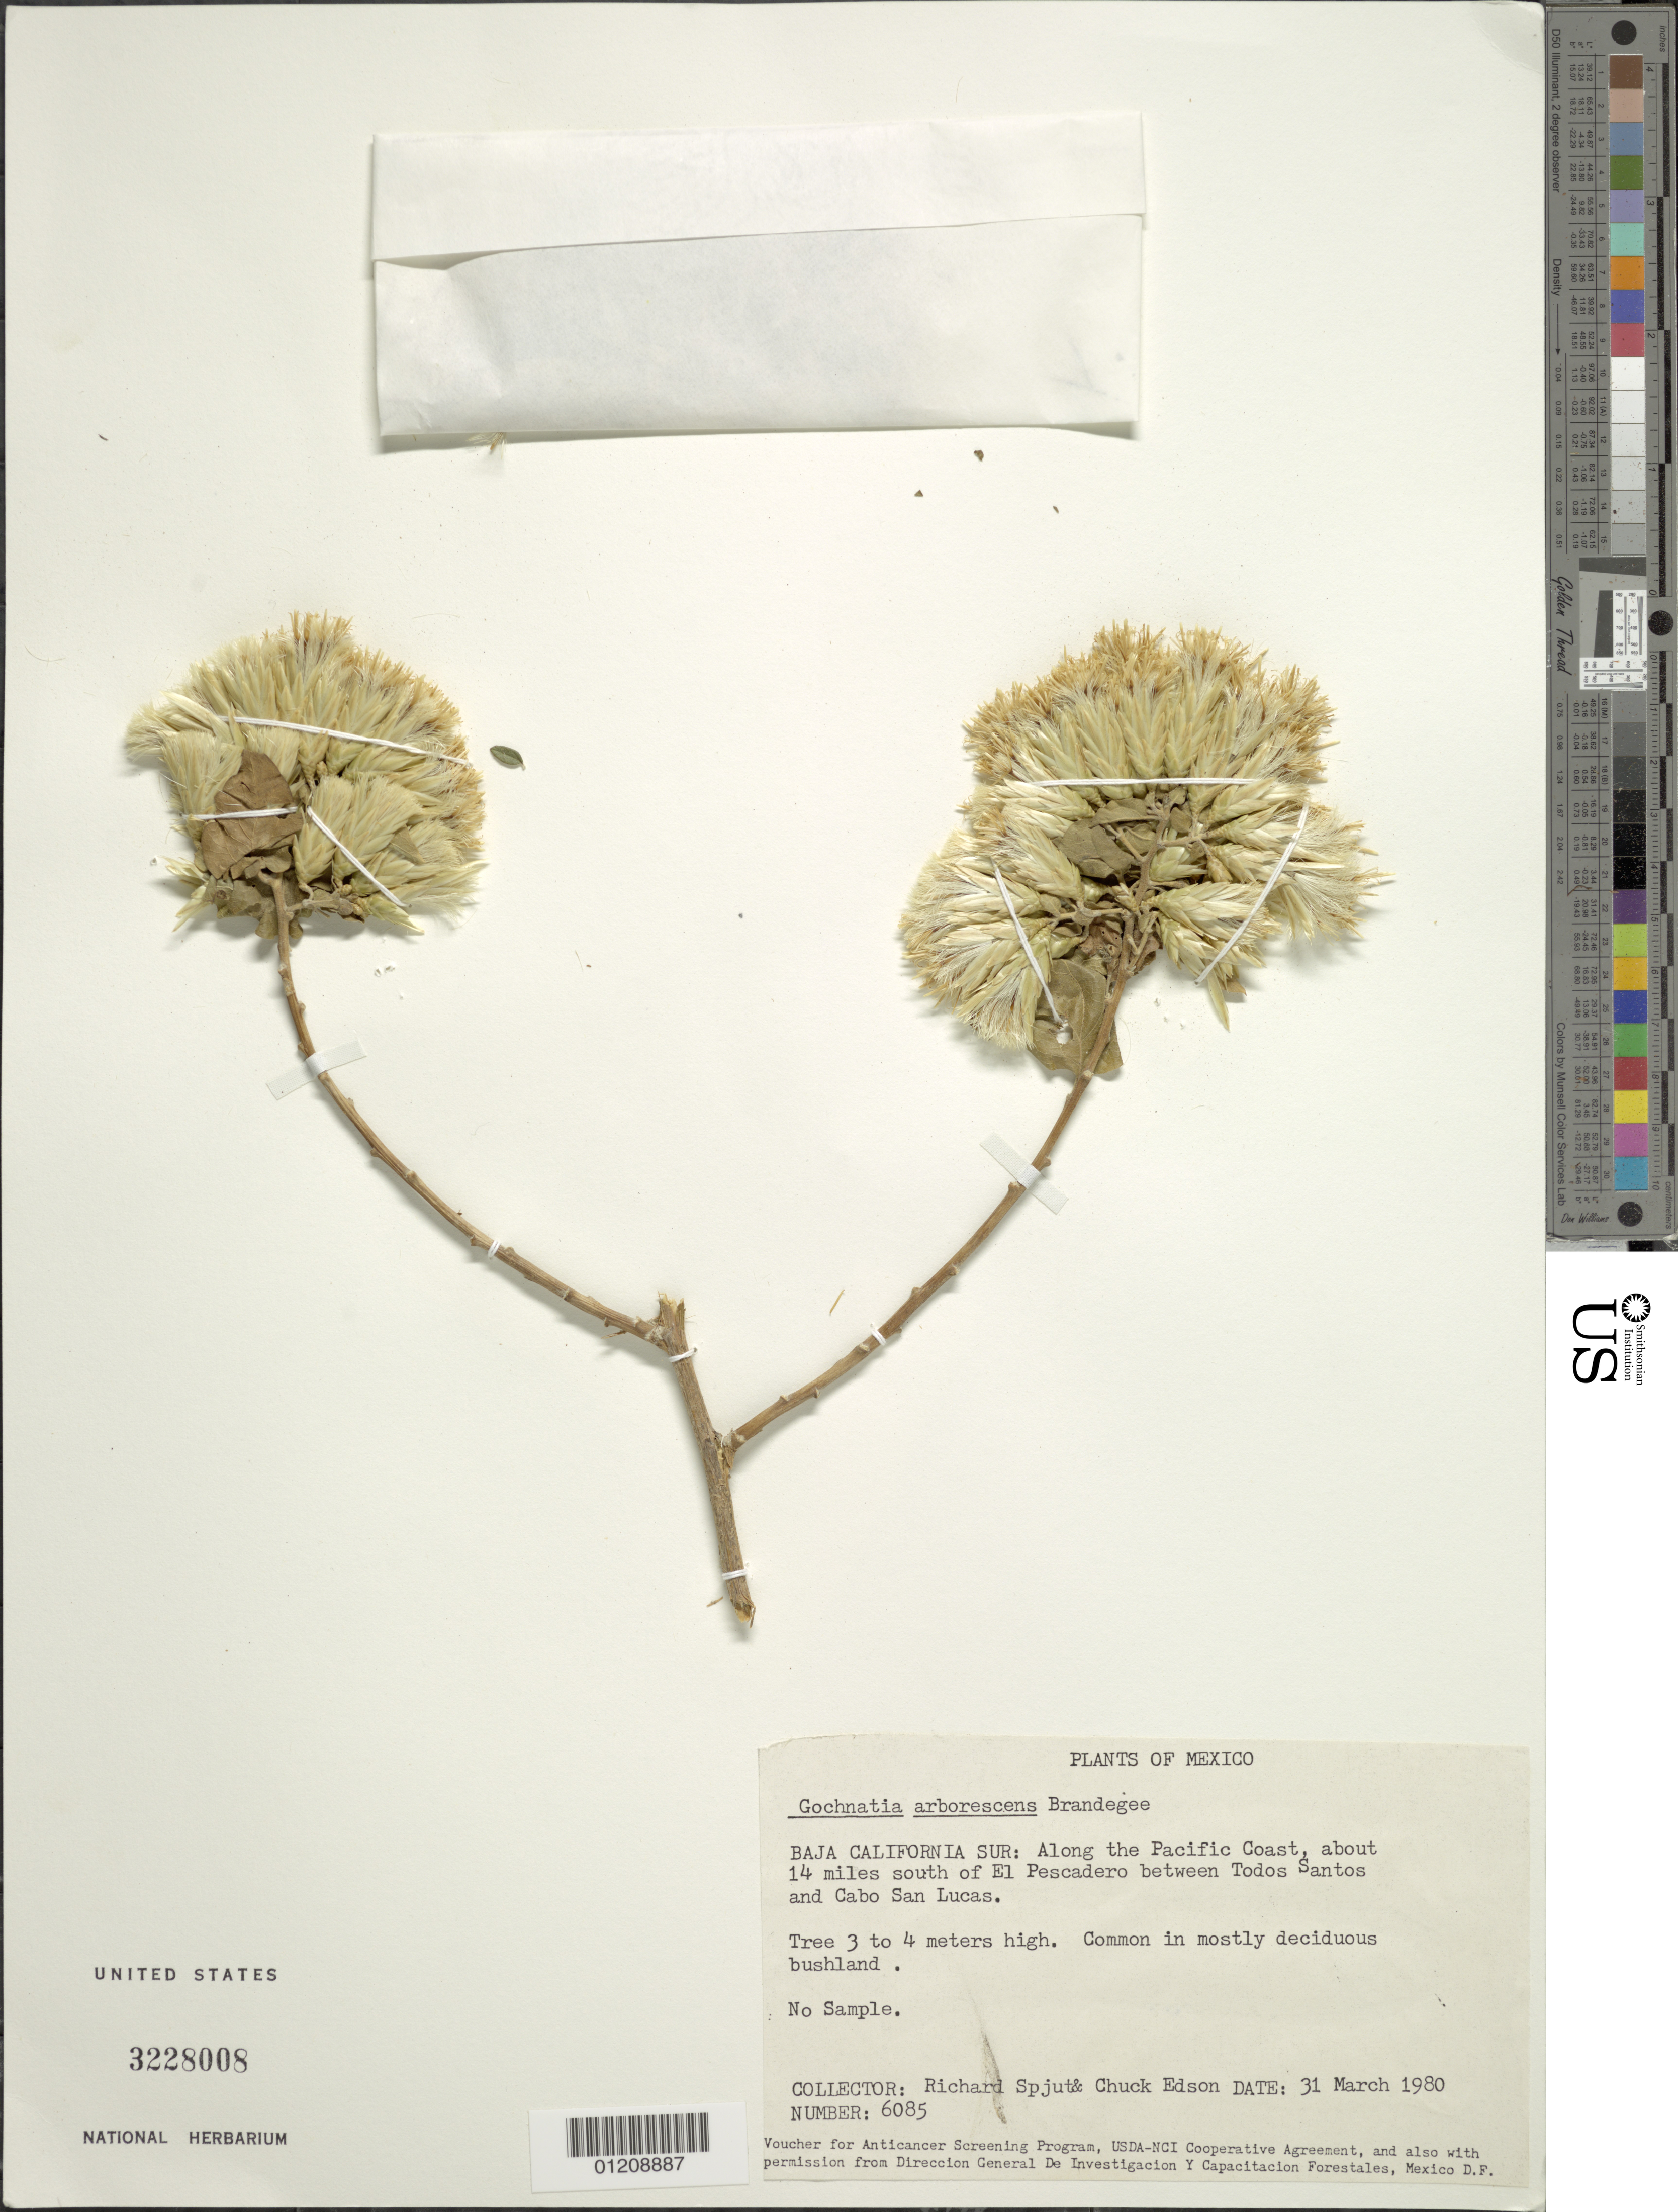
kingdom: Plantae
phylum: Tracheophyta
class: Magnoliopsida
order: Asterales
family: Asteraceae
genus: Gochnatia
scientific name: Gochnatia arborescens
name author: Brandegee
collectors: R. Spjut & C. Edson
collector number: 6085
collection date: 1980-03-31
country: Mexico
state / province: Baja California Sur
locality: along the Pacific Coast, about 14 mi S of El Pescadero between Todos Santos and Cabo San Lucas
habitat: Common in mostly deciduous bushland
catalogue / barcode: US 3228008